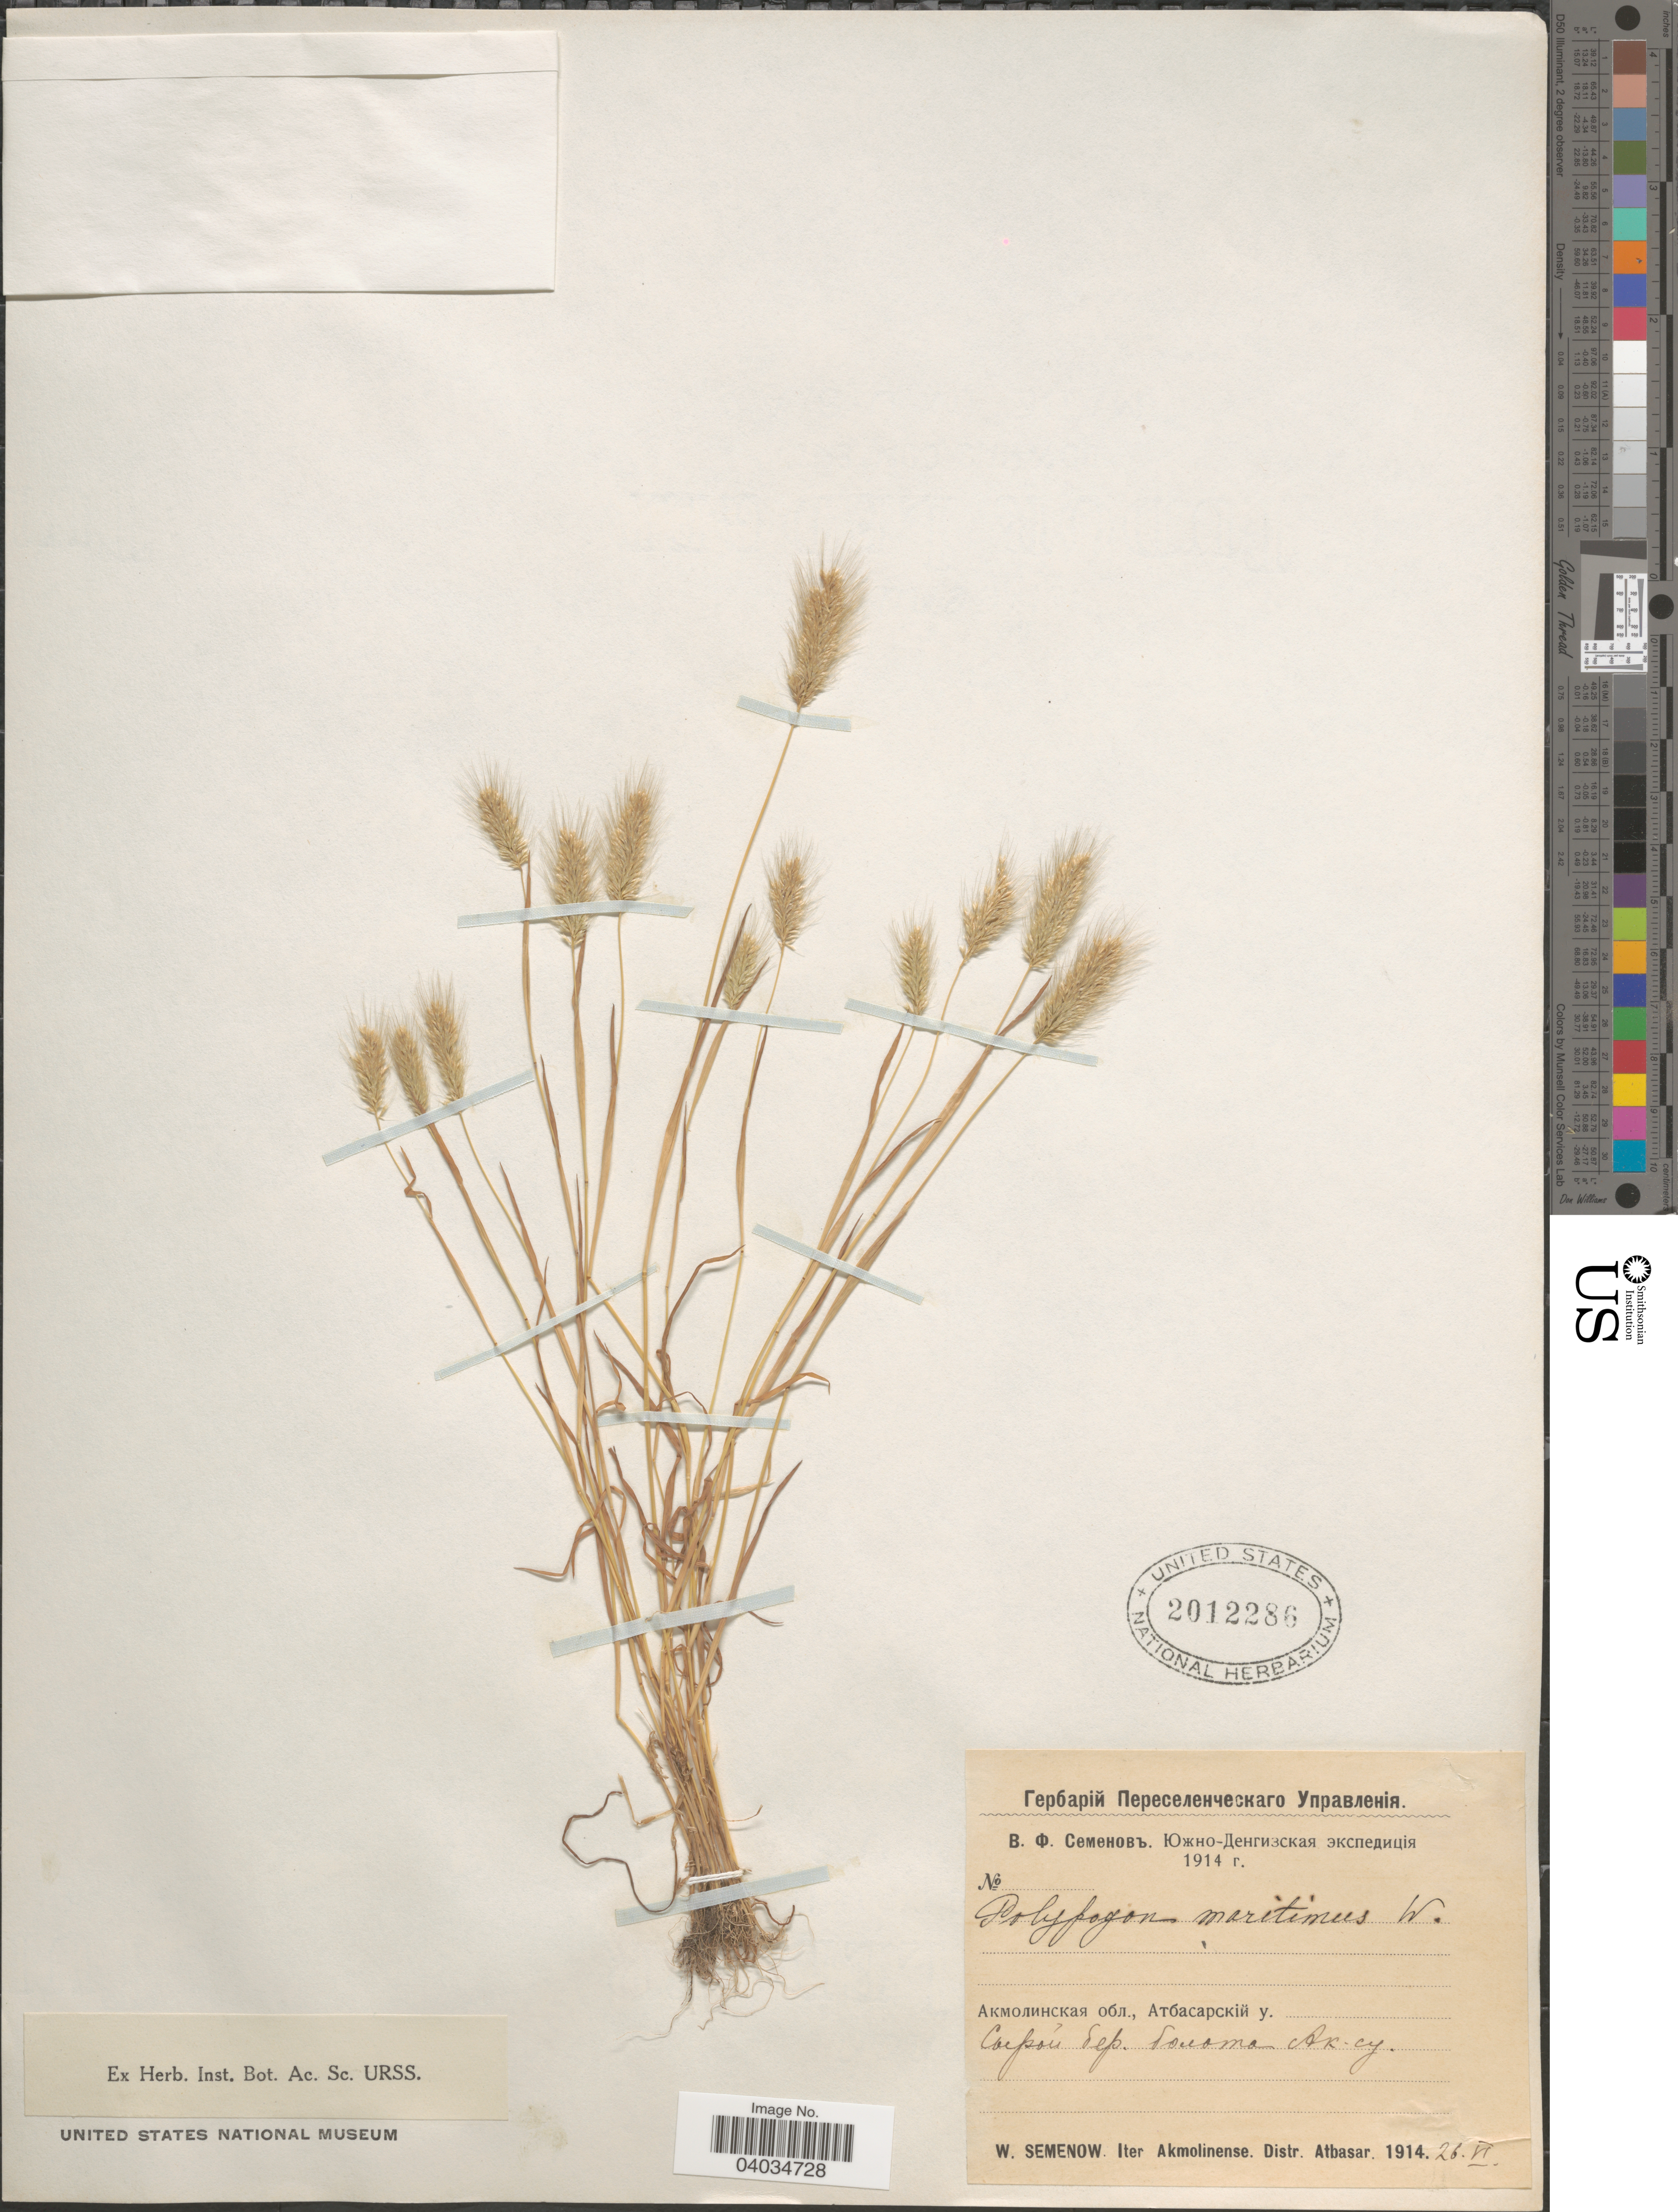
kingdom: Plantae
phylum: Tracheophyta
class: Liliopsida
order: Poales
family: Poaceae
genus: Polypogon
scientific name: Polypogon maritimus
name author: Willd.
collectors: P. P. Semenov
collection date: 1914-06-26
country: Kazakhstan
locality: X. Iter Akmolinense. Distr. Atbasar.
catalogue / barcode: US 2012286